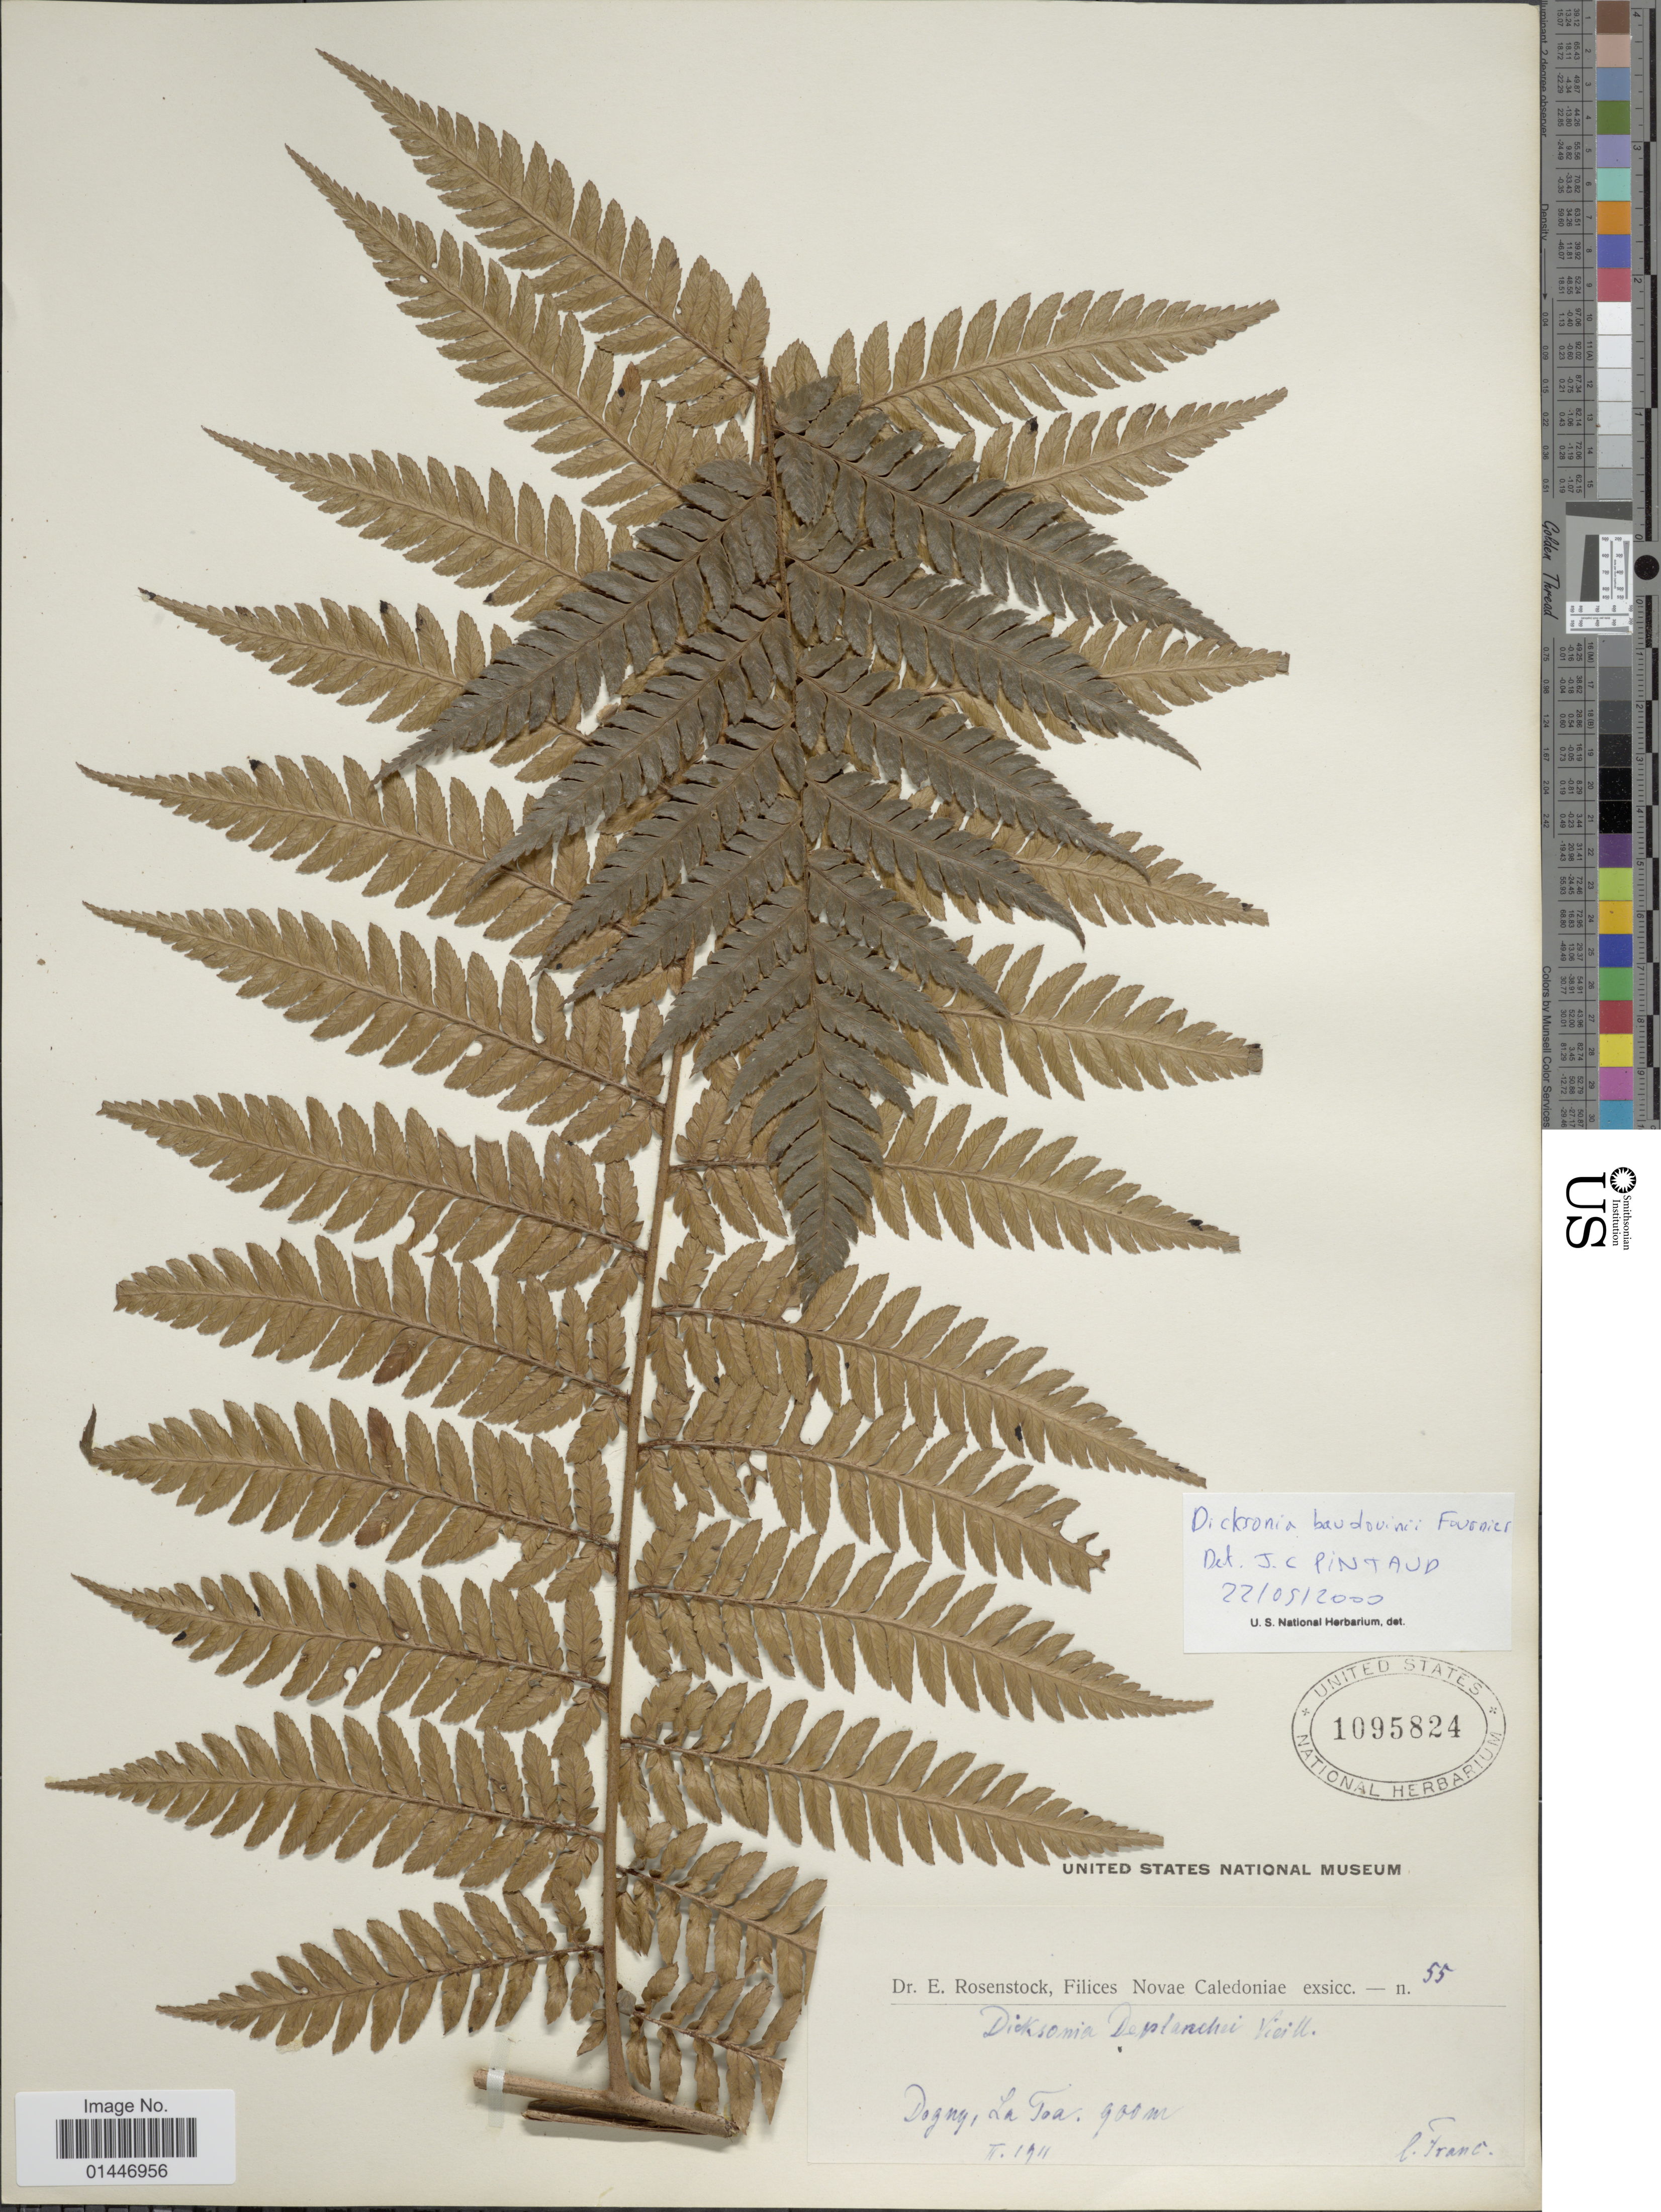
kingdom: Plantae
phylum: Tracheophyta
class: Polypodiopsida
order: Cyatheales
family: Dicksoniaceae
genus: Dicksonia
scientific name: Dicksonia baudouinii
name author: E. Fourn.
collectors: I. Franc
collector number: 55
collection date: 1911-02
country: New Caledonia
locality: Dogny, La Toa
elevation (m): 900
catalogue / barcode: US 1095824